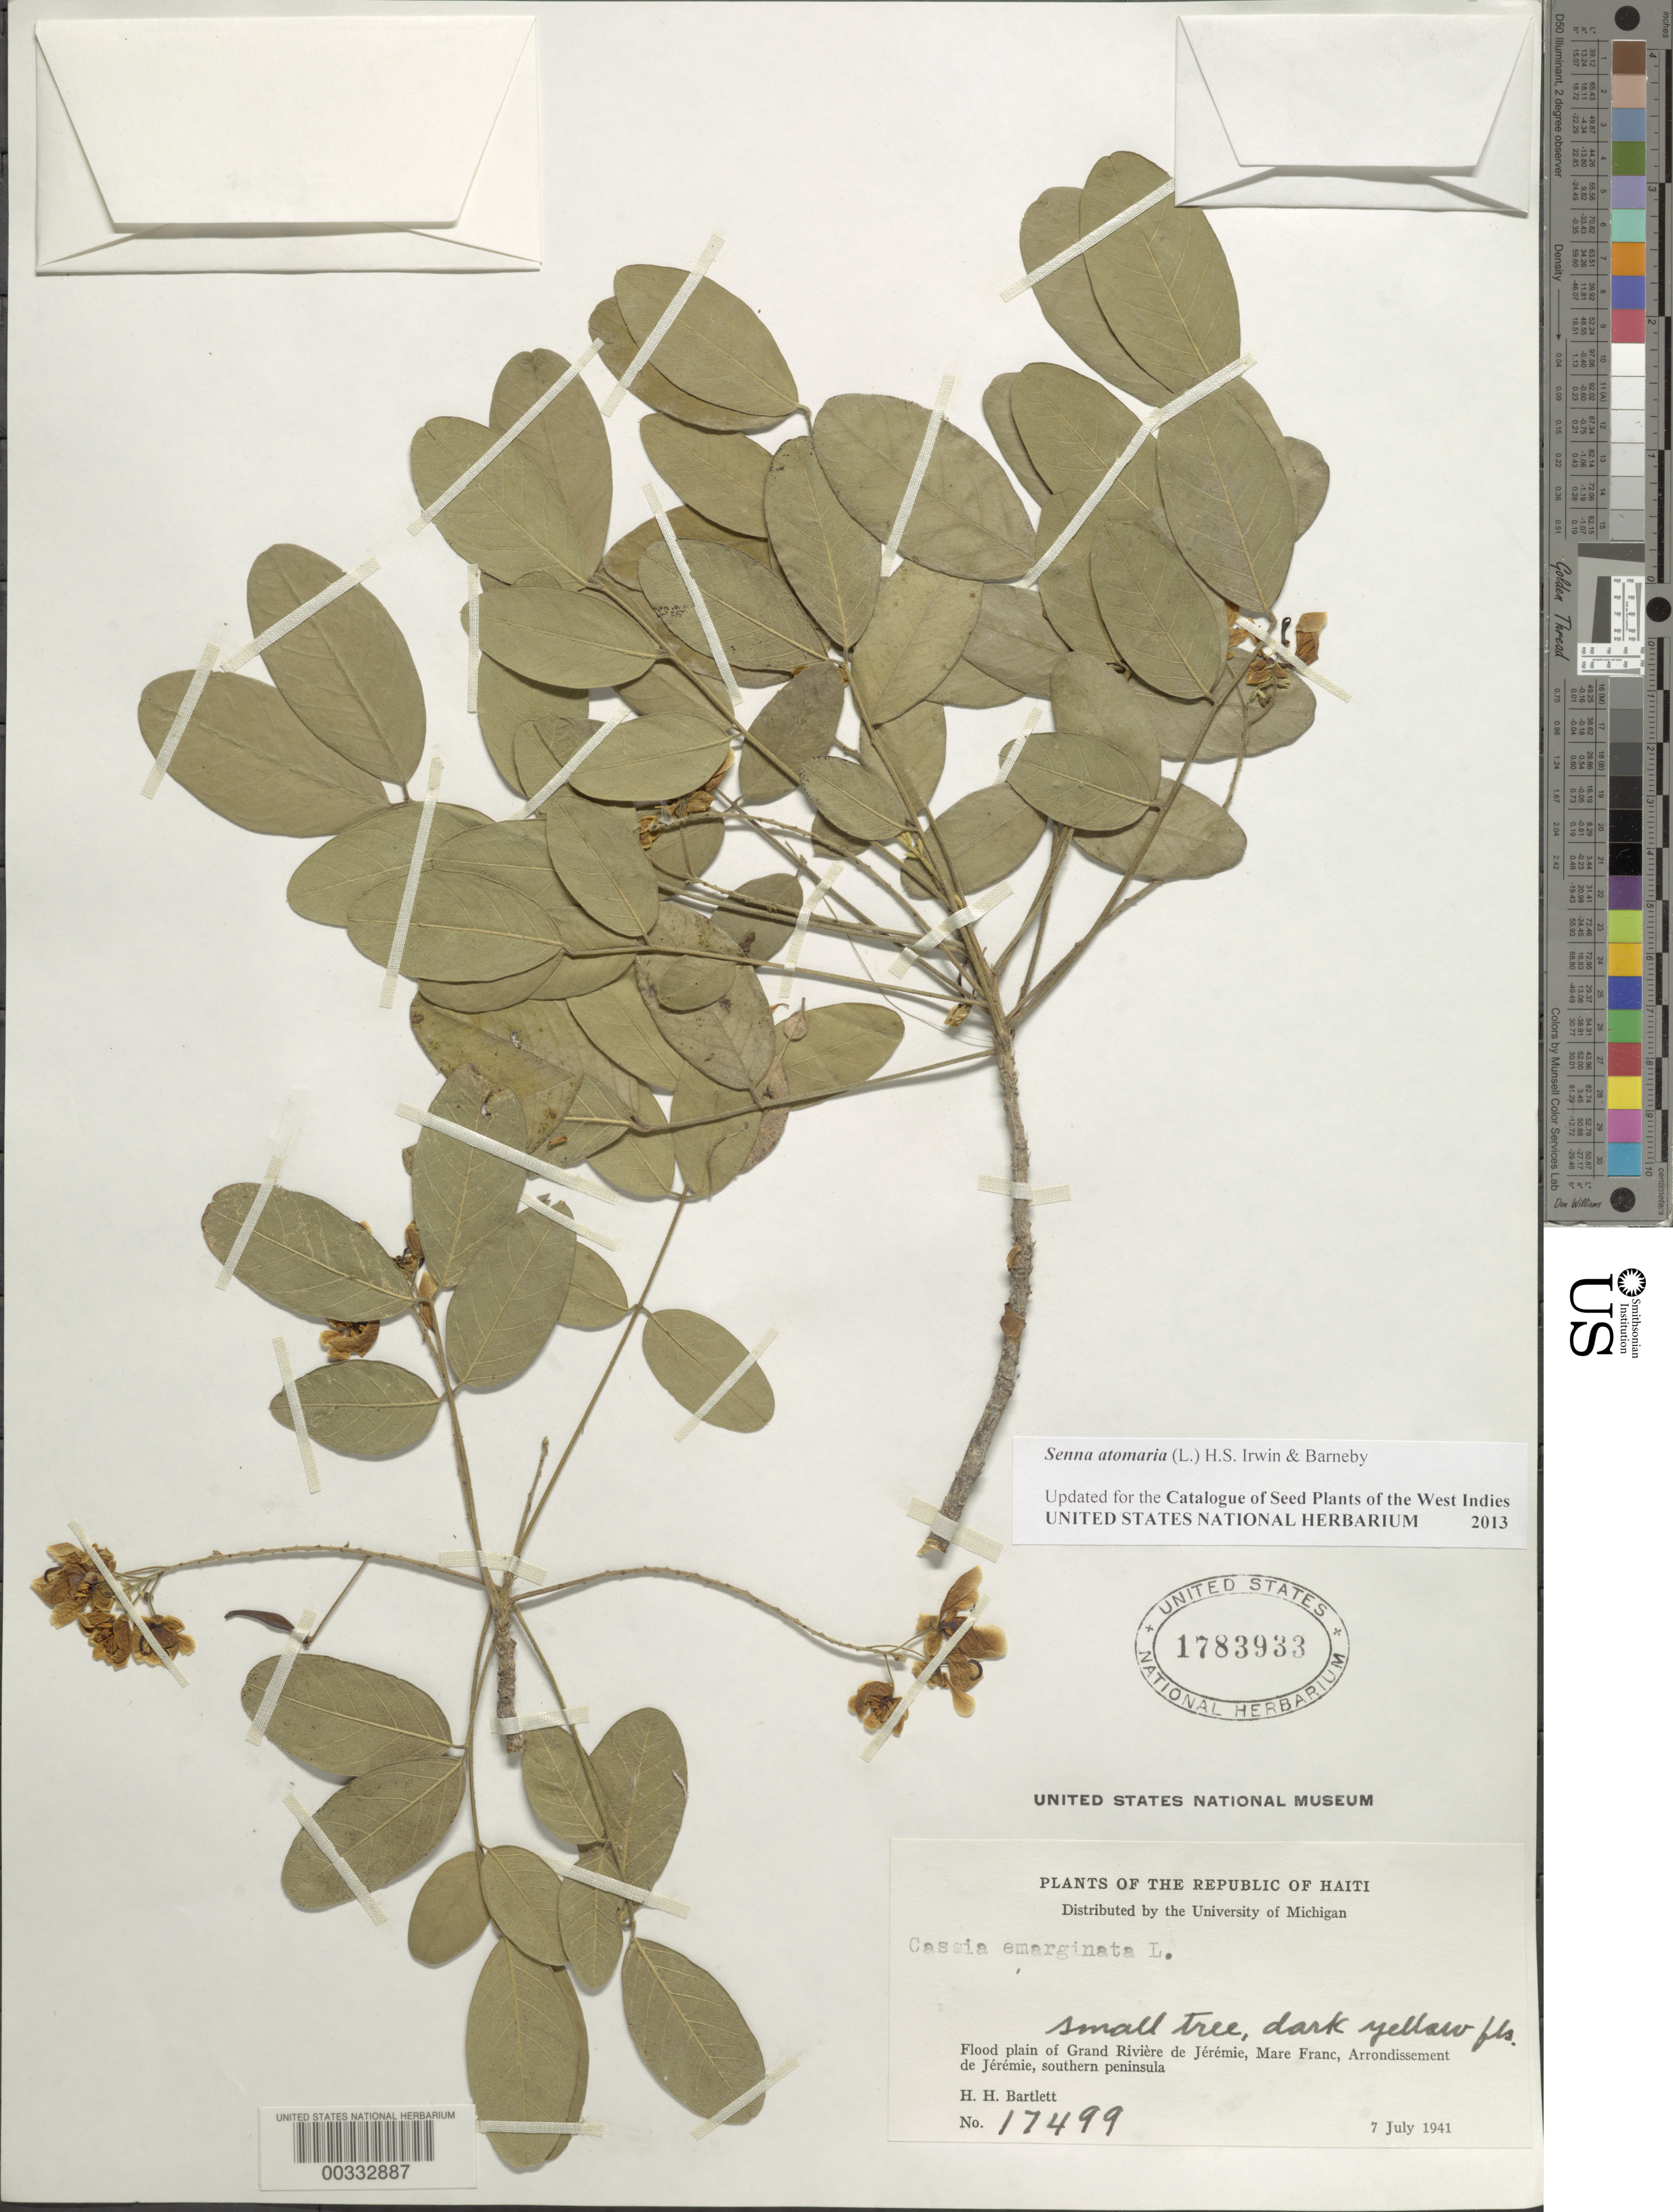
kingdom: Plantae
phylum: Tracheophyta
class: Magnoliopsida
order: Fabales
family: Fabaceae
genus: Senna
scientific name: Senna atomaria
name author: (L.) H.S. Irwin & Barneby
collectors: H. H. Bartlett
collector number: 17499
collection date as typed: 07 Jul 1941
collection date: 1941-07-07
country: Haiti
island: Hispaniola Island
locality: Grand riviere de jeremie, mare franc, arrondissement of jeremie, southern peninsula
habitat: Flood plain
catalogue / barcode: US 1783933